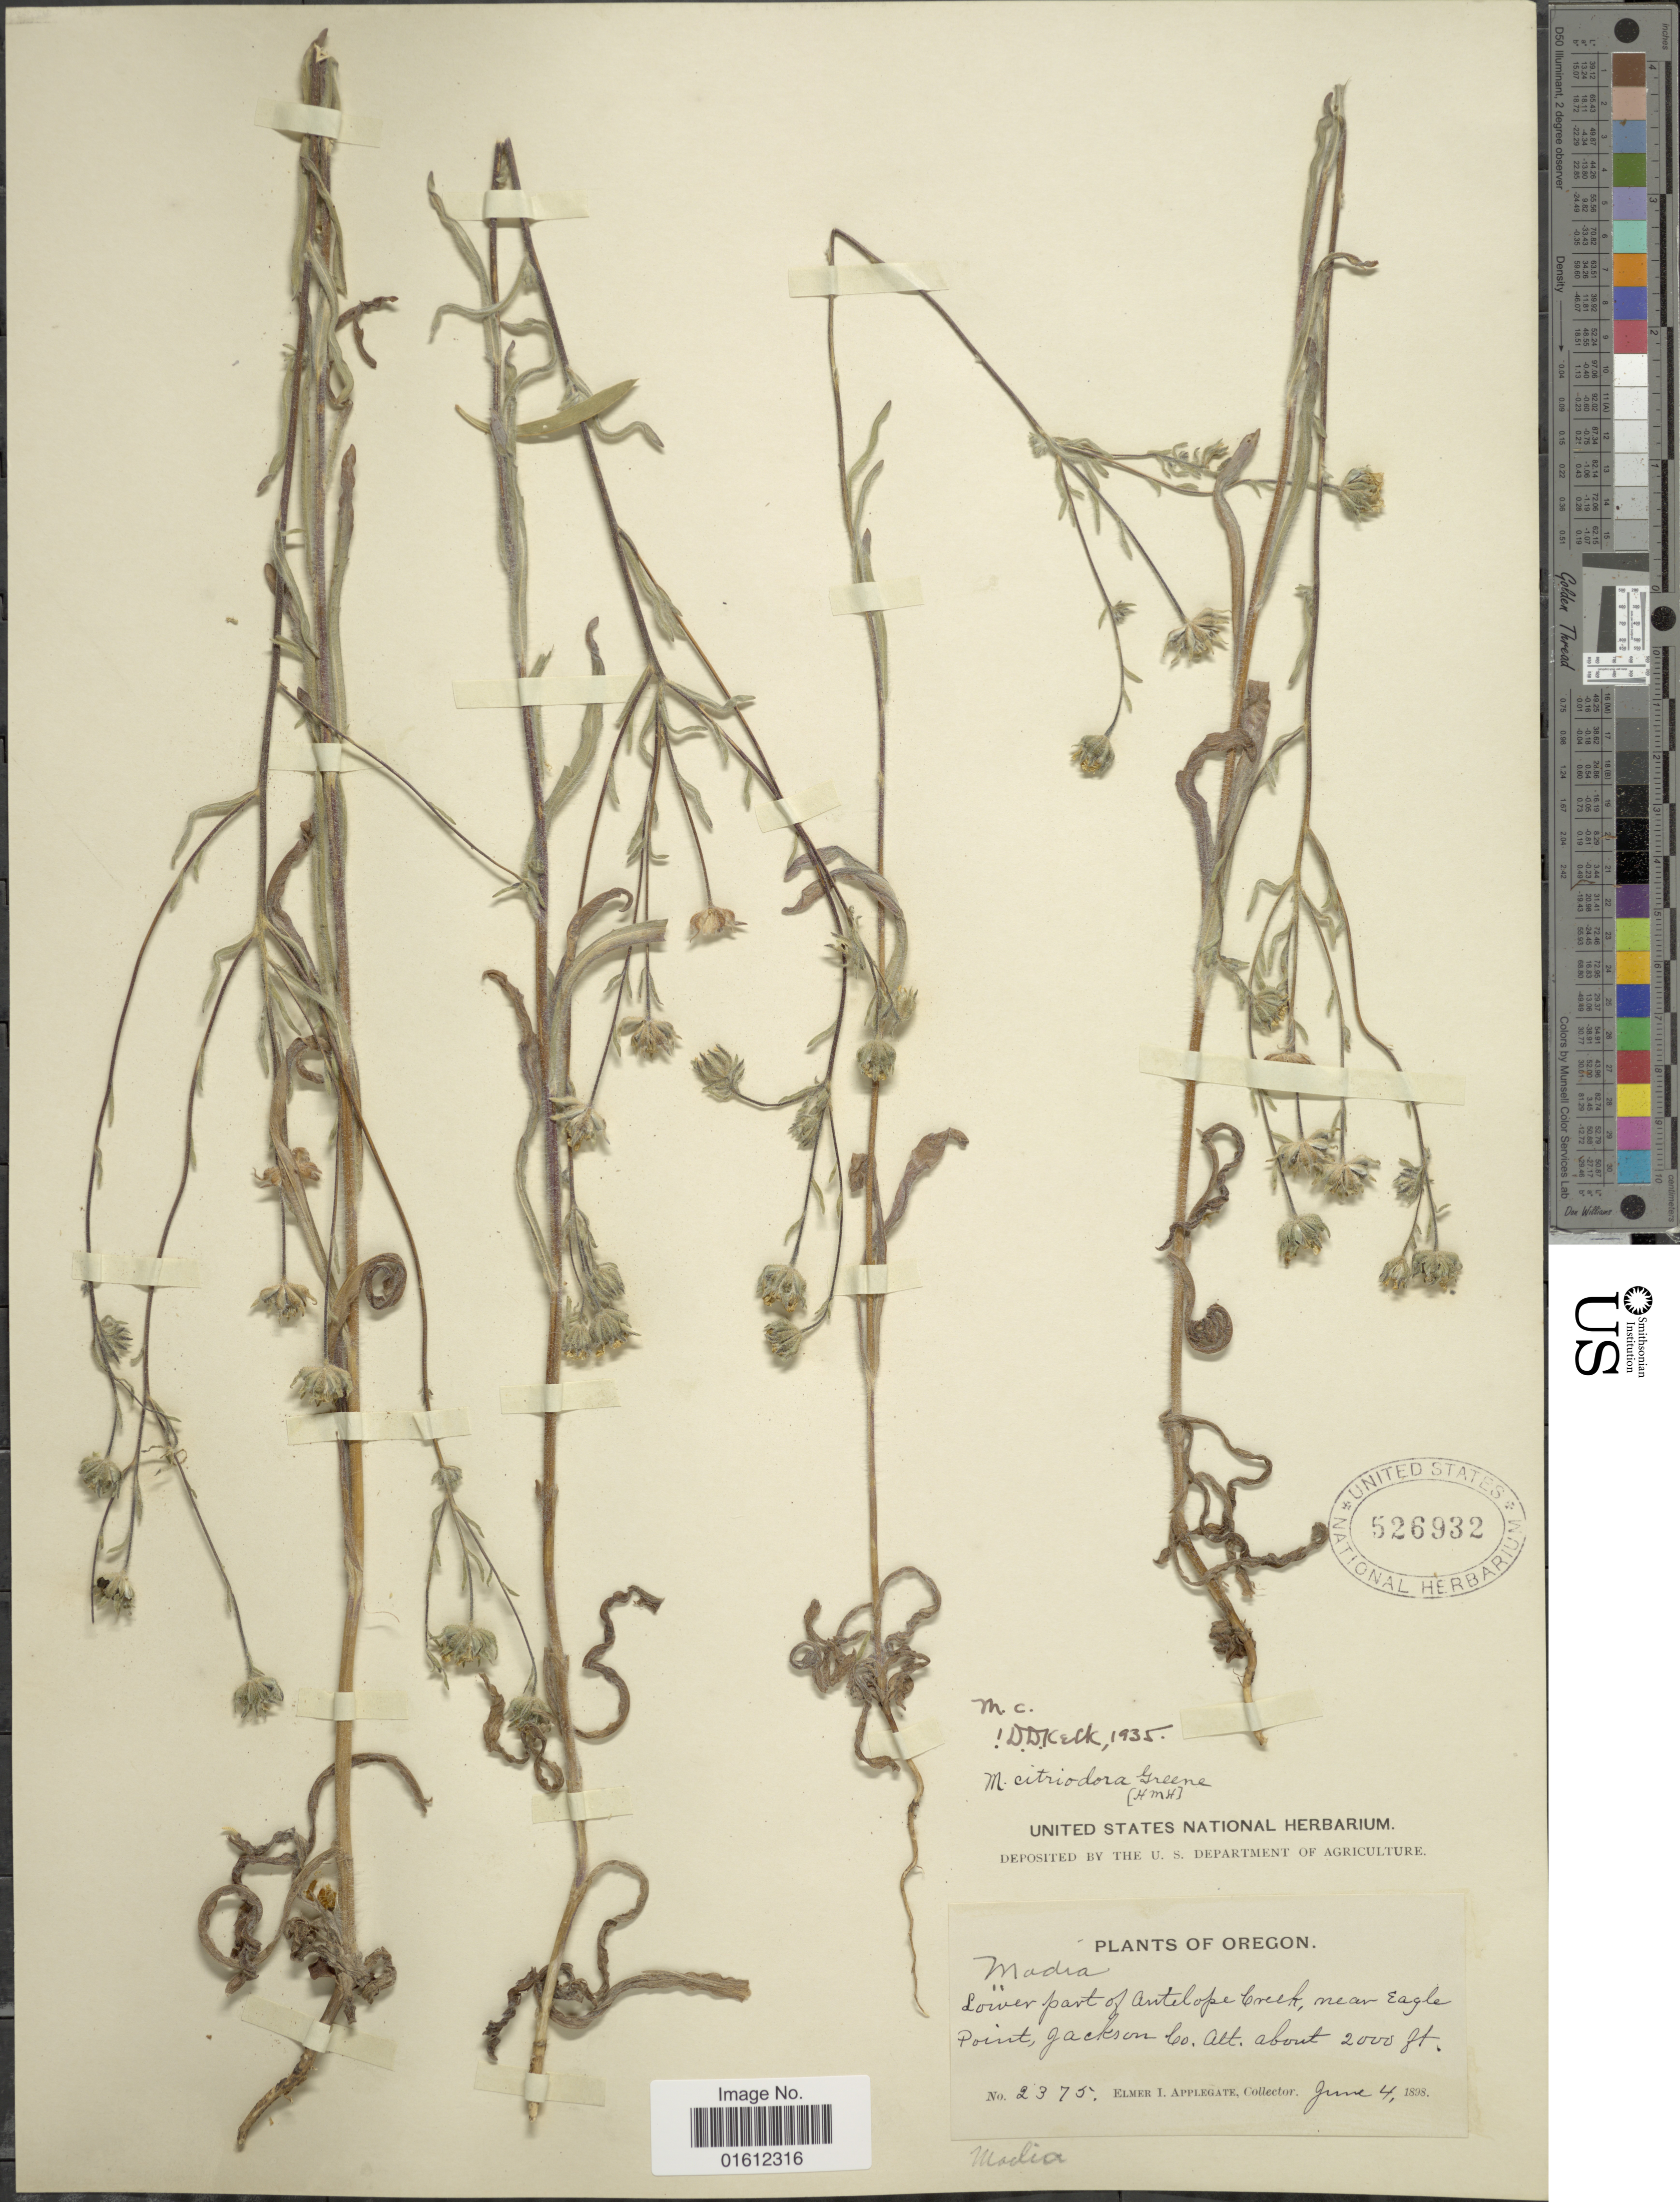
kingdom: Plantae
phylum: Tracheophyta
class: Magnoliopsida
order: Asterales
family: Asteraceae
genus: Madia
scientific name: Madia citriodora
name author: Greene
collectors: E. I. Applegate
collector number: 2375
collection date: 1898-06-04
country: United States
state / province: Oregon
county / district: Jackson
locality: Lower part of Antelope Creek, near Eagle Point, Jackson Co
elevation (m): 610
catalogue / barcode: US 526932